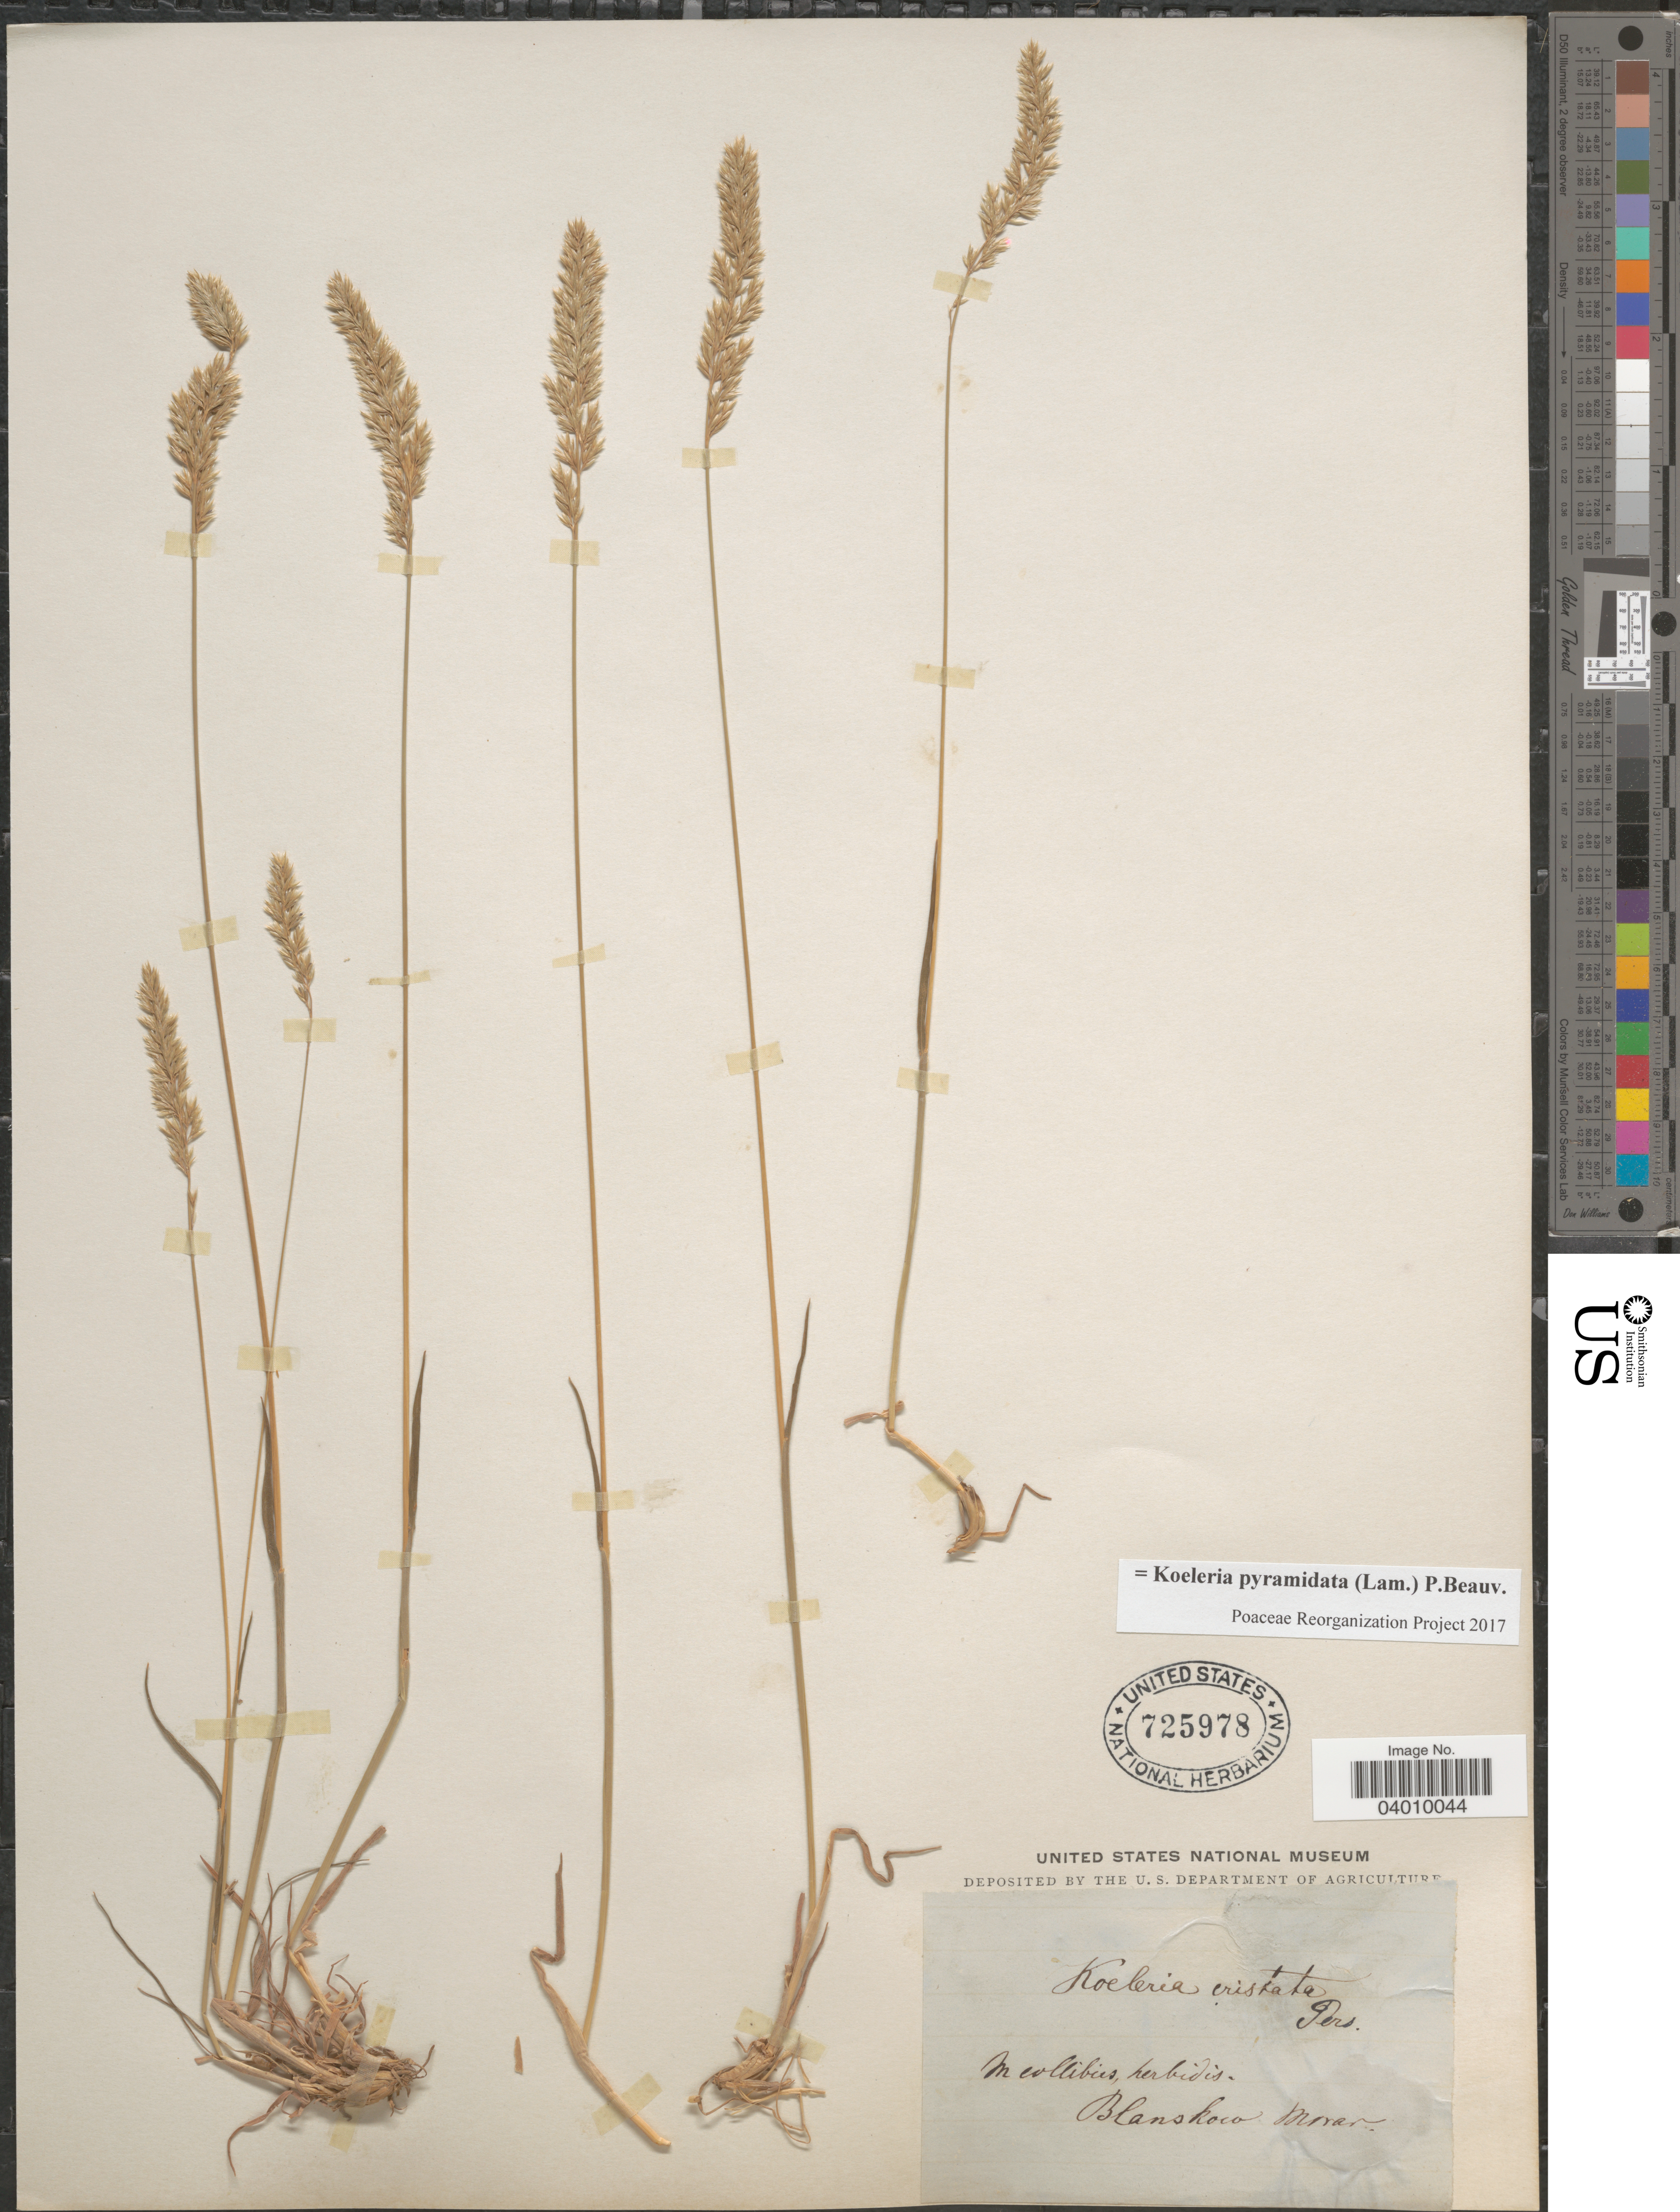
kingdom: Plantae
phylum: Tracheophyta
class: Liliopsida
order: Poales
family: Poaceae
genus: Koeleria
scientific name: Koeleria pyramidata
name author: (Lam.) P. Beauv.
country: Czechia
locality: Blanskoco Morav.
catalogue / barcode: US 725978